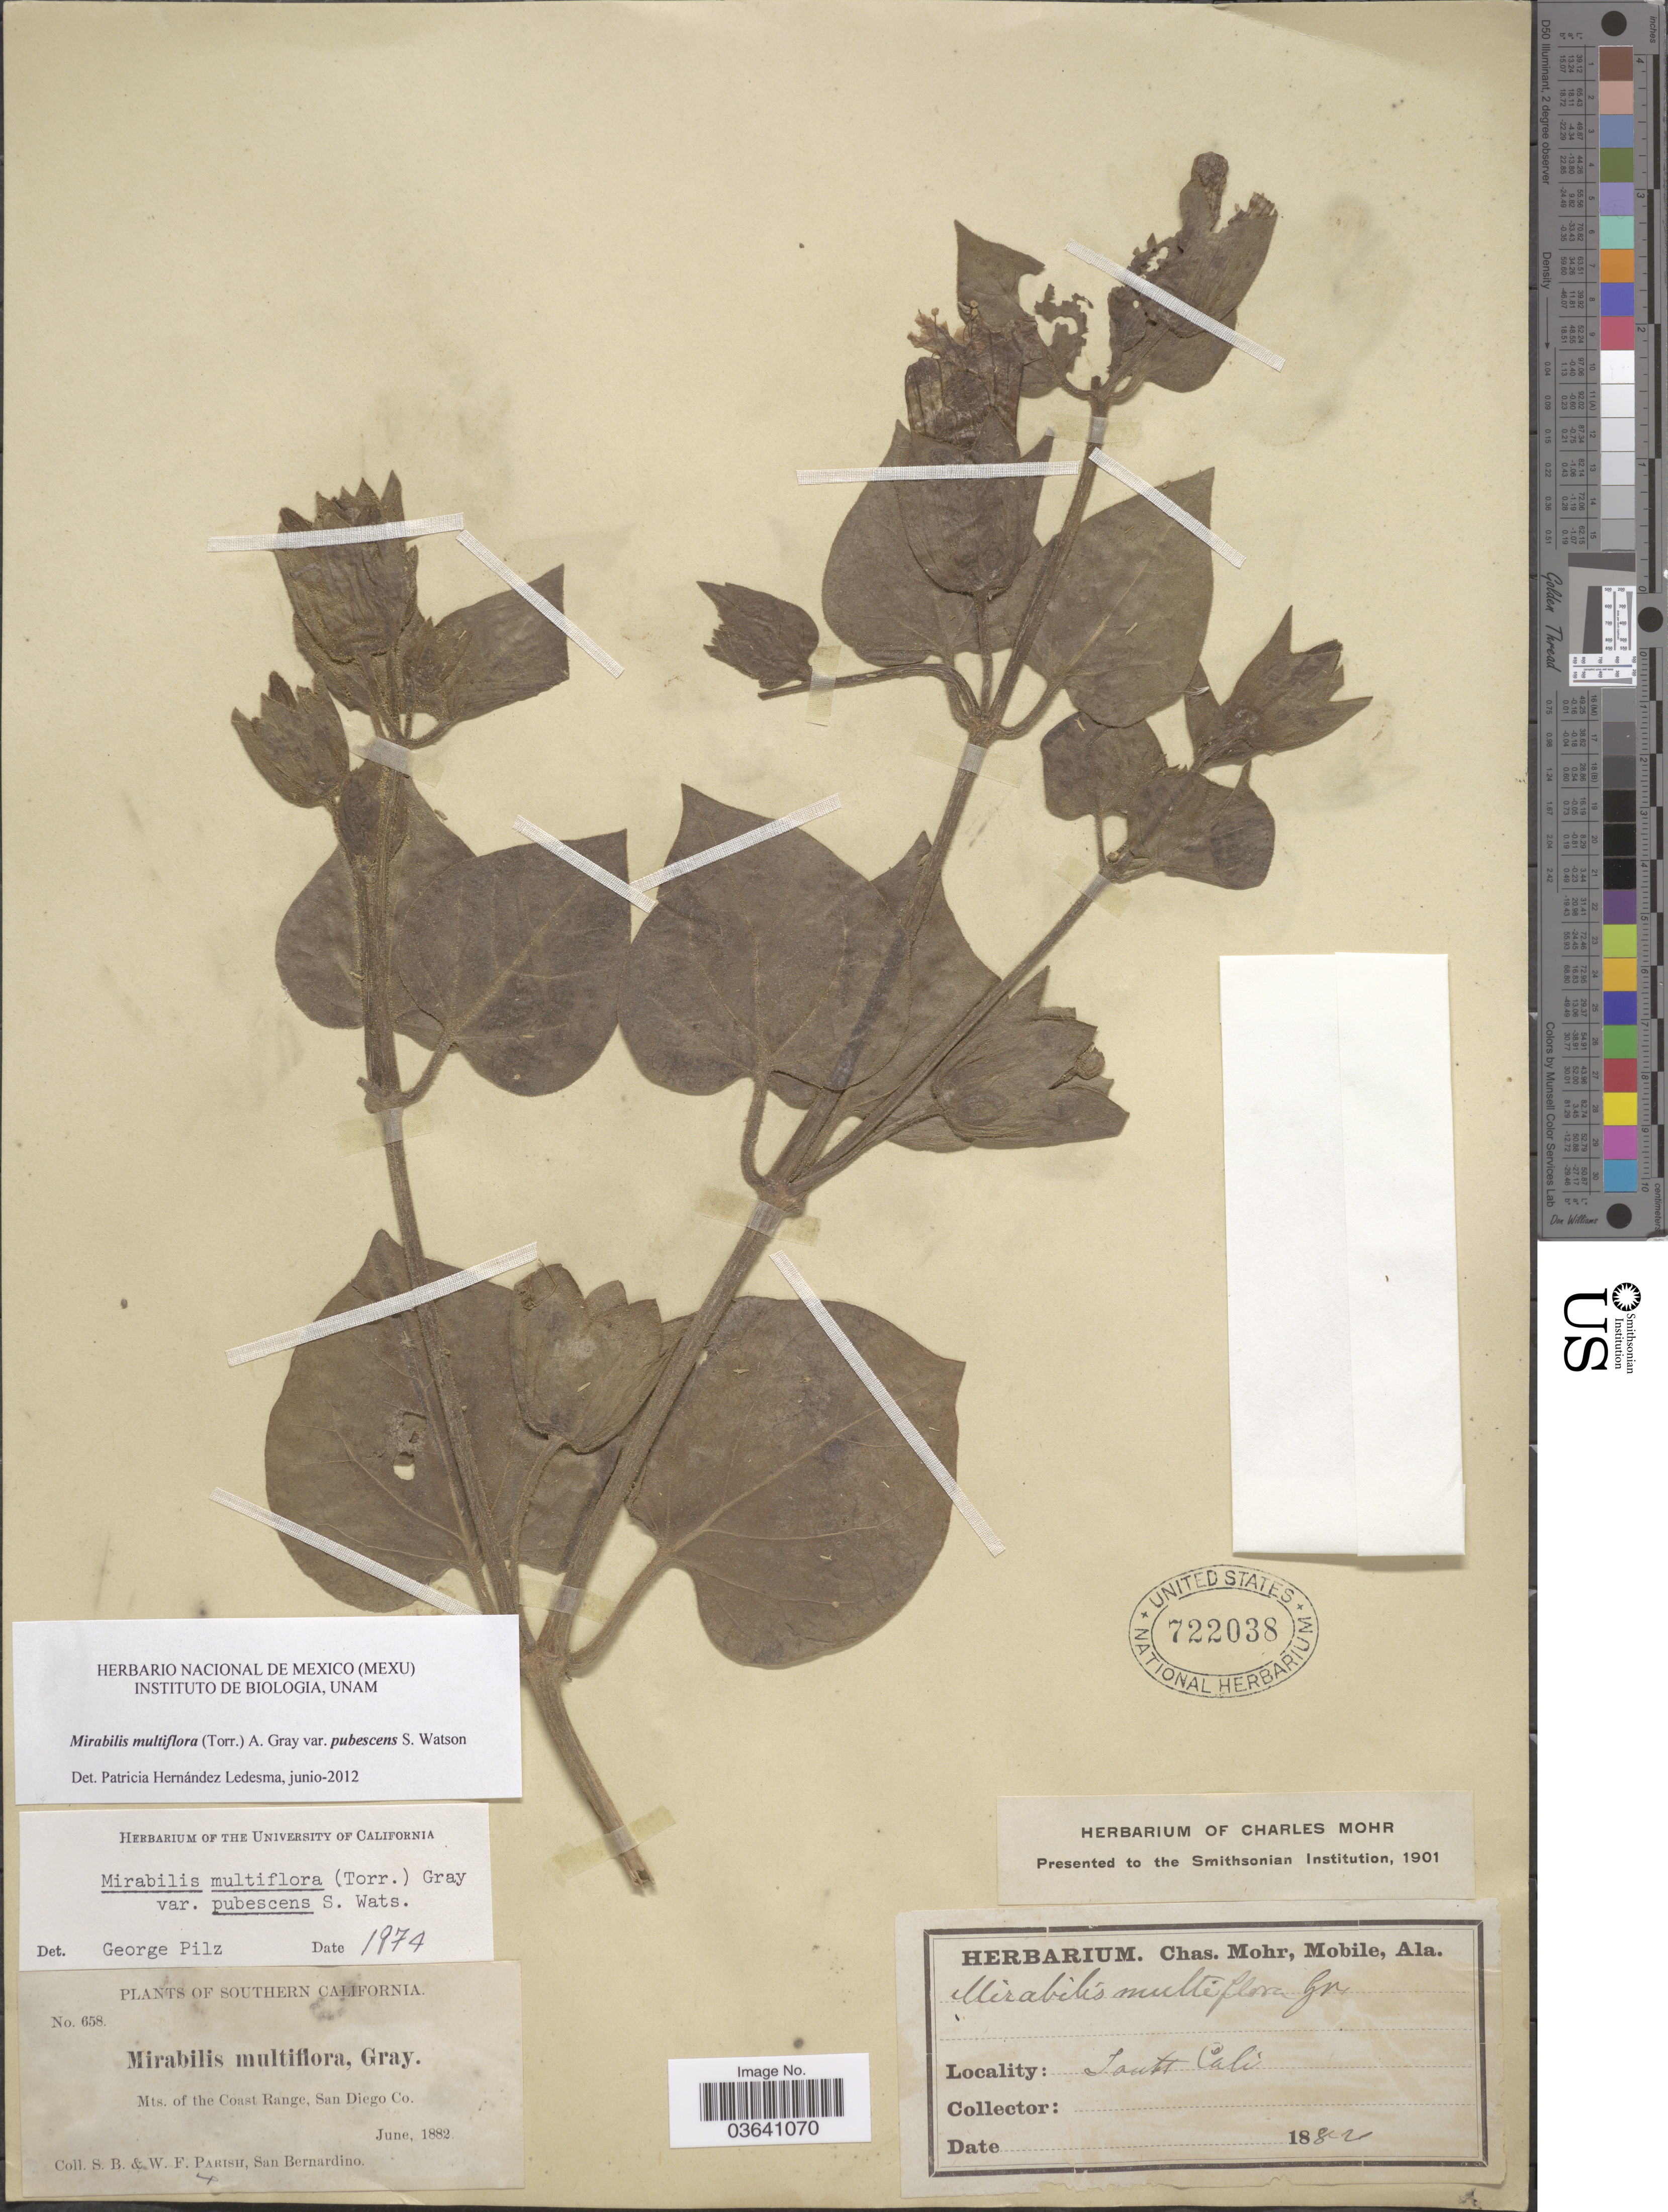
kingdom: Plantae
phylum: Tracheophyta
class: Magnoliopsida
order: Caryophyllales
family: Nyctaginaceae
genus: Mirabilis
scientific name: Mirabilis multiflora var. pubescens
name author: (Torr.) A. Gray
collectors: S. B. Parish & W. F. Parish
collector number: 658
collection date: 1882-06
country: United States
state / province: California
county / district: San Diego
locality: Southern California. Mts. of the Coast Range, San Diego Co.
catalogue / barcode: US 722038